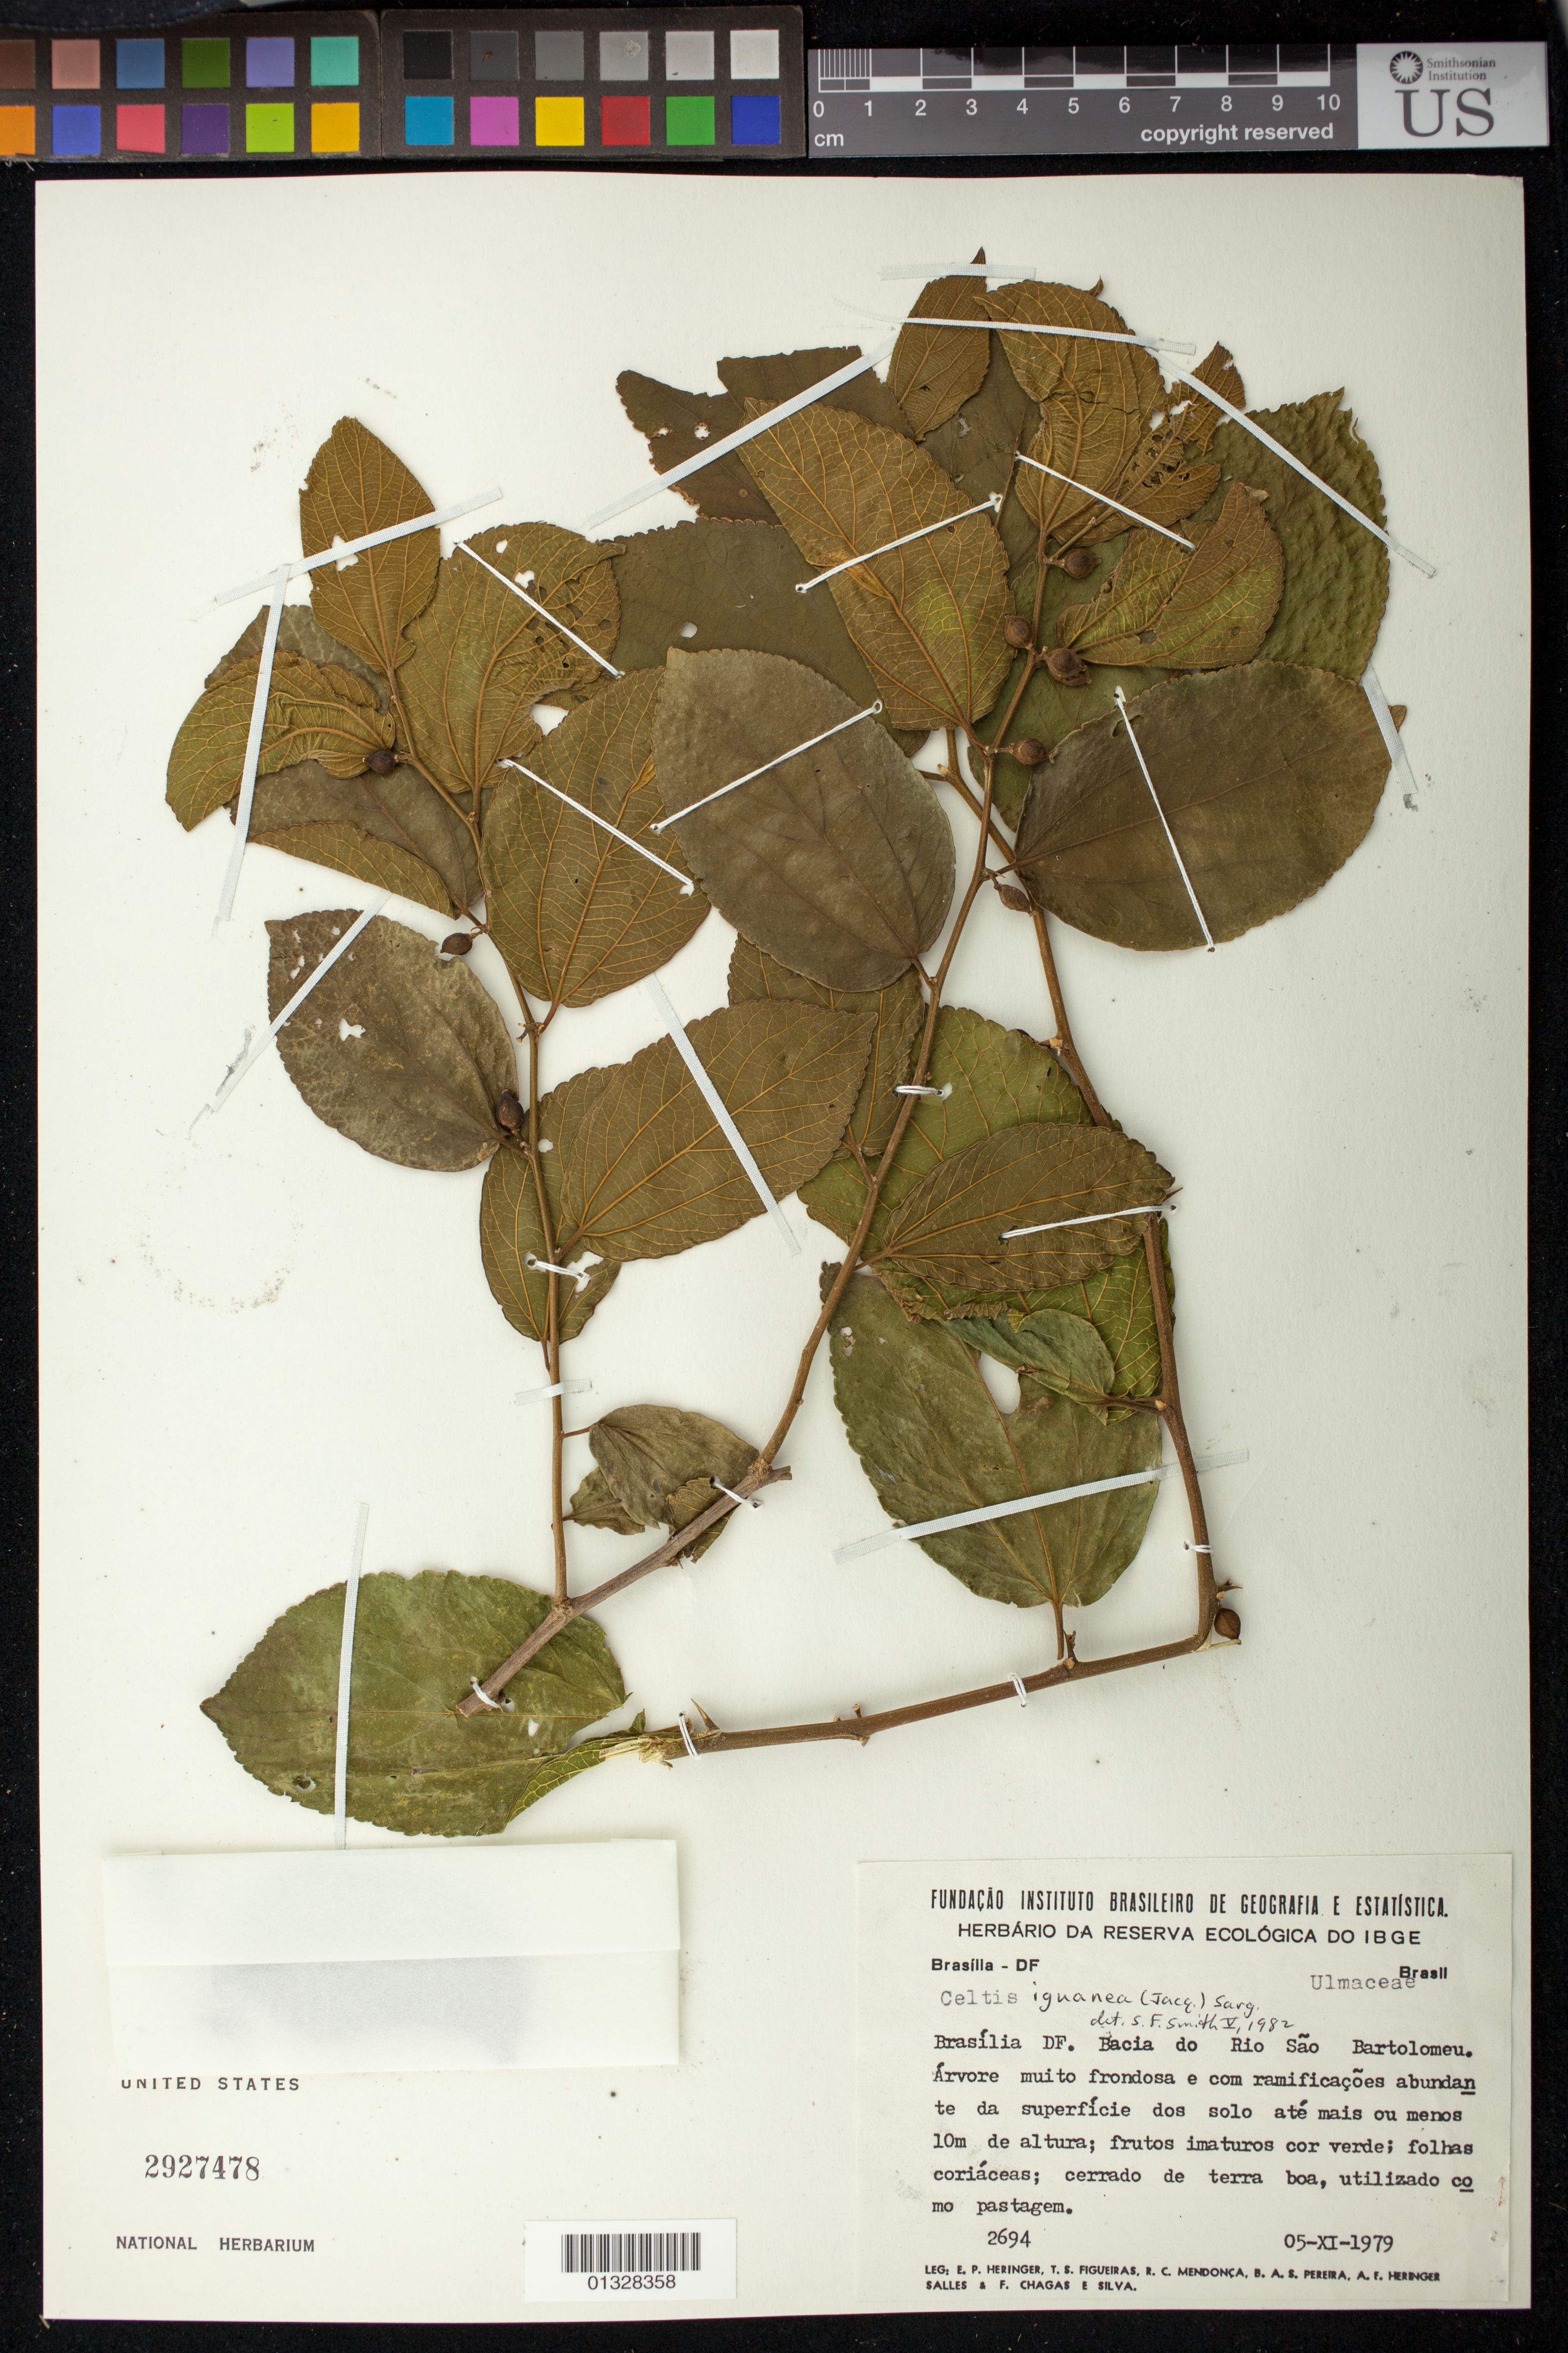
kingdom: Plantae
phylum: Tracheophyta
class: Magnoliopsida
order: Rosales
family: Cannabaceae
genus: Celtis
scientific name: Celtis iguanaea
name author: (Jacq.) Sarg.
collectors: E. P. Heringer, T. S. Figueiras, R. C. Mendonça, B. A. S. Pereira, A. E. Heringer Salles & F. C. Silva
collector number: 2694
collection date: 1979-11-05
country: Brazil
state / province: Distrito Federal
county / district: Brasília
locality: Bacia do Rio São Bartolomeu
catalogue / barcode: US 2927478